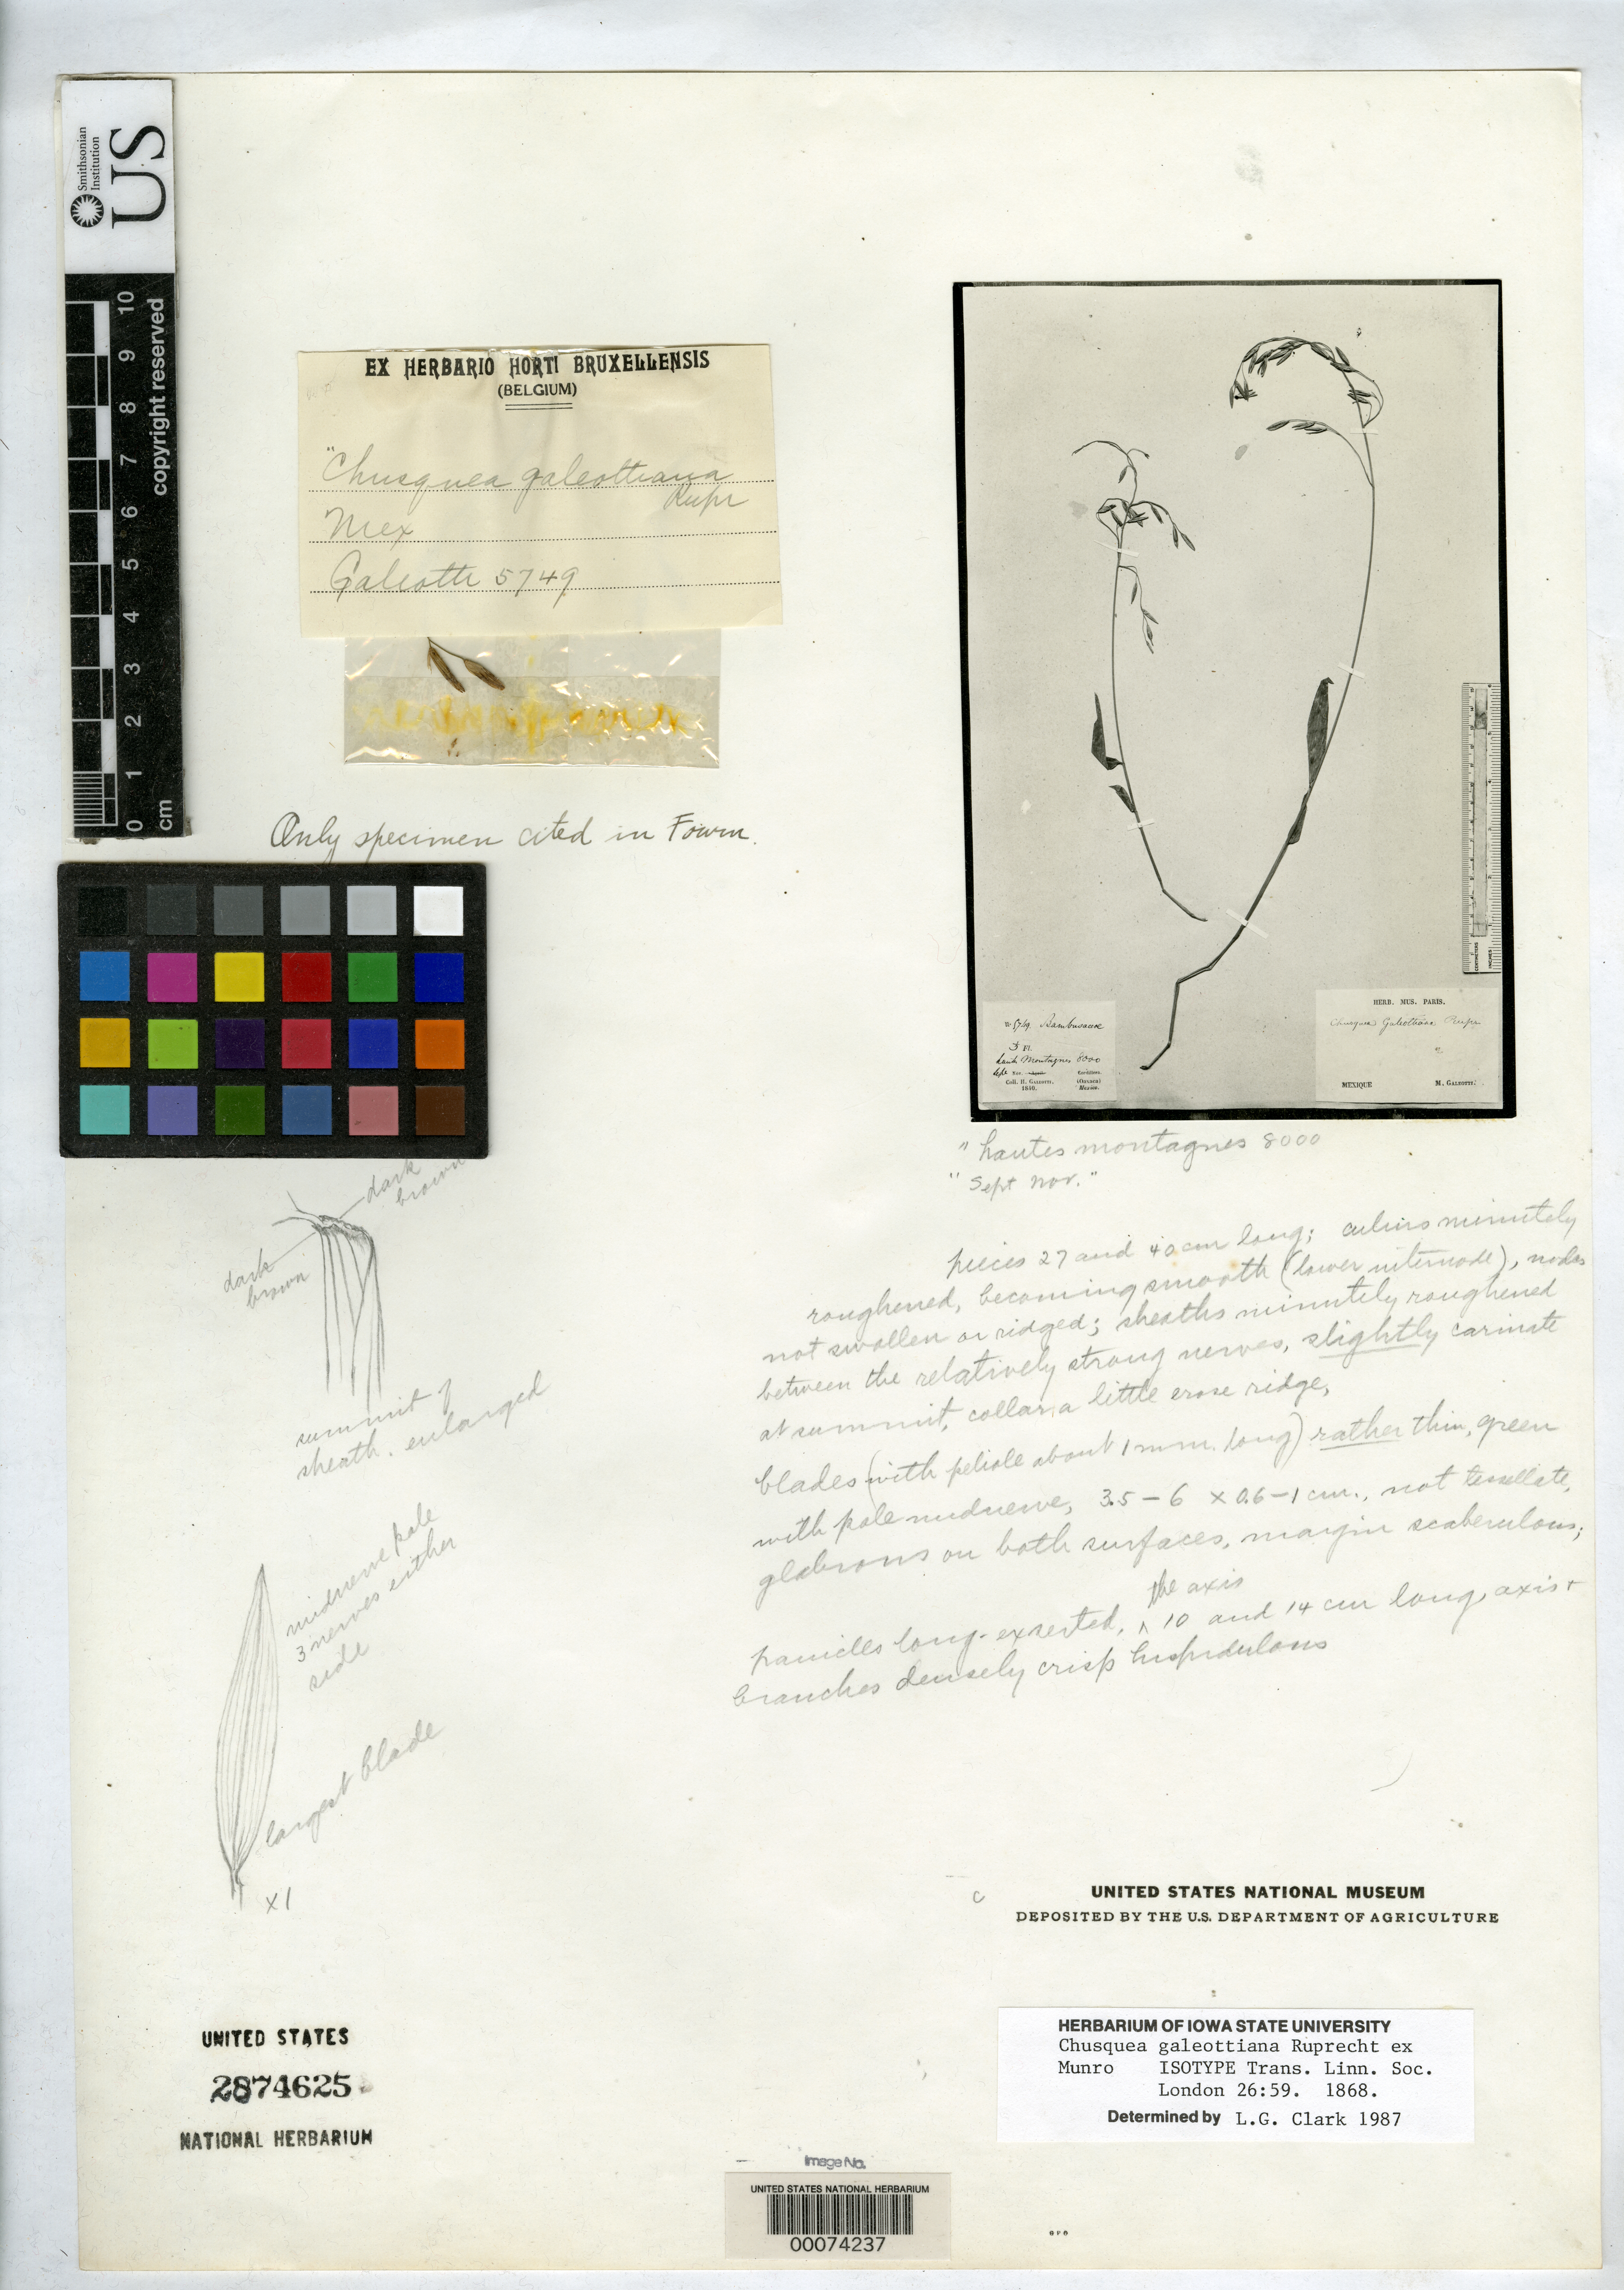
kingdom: Plantae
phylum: Tracheophyta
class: Liliopsida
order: Poales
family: Poaceae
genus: Chusquea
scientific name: Chusquea galeottiana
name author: Rupr. ex Munro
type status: Type Material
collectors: H. G. Galeotti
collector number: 5749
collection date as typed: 1840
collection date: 1840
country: Mexico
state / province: Oaxaca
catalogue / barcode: US 2874625